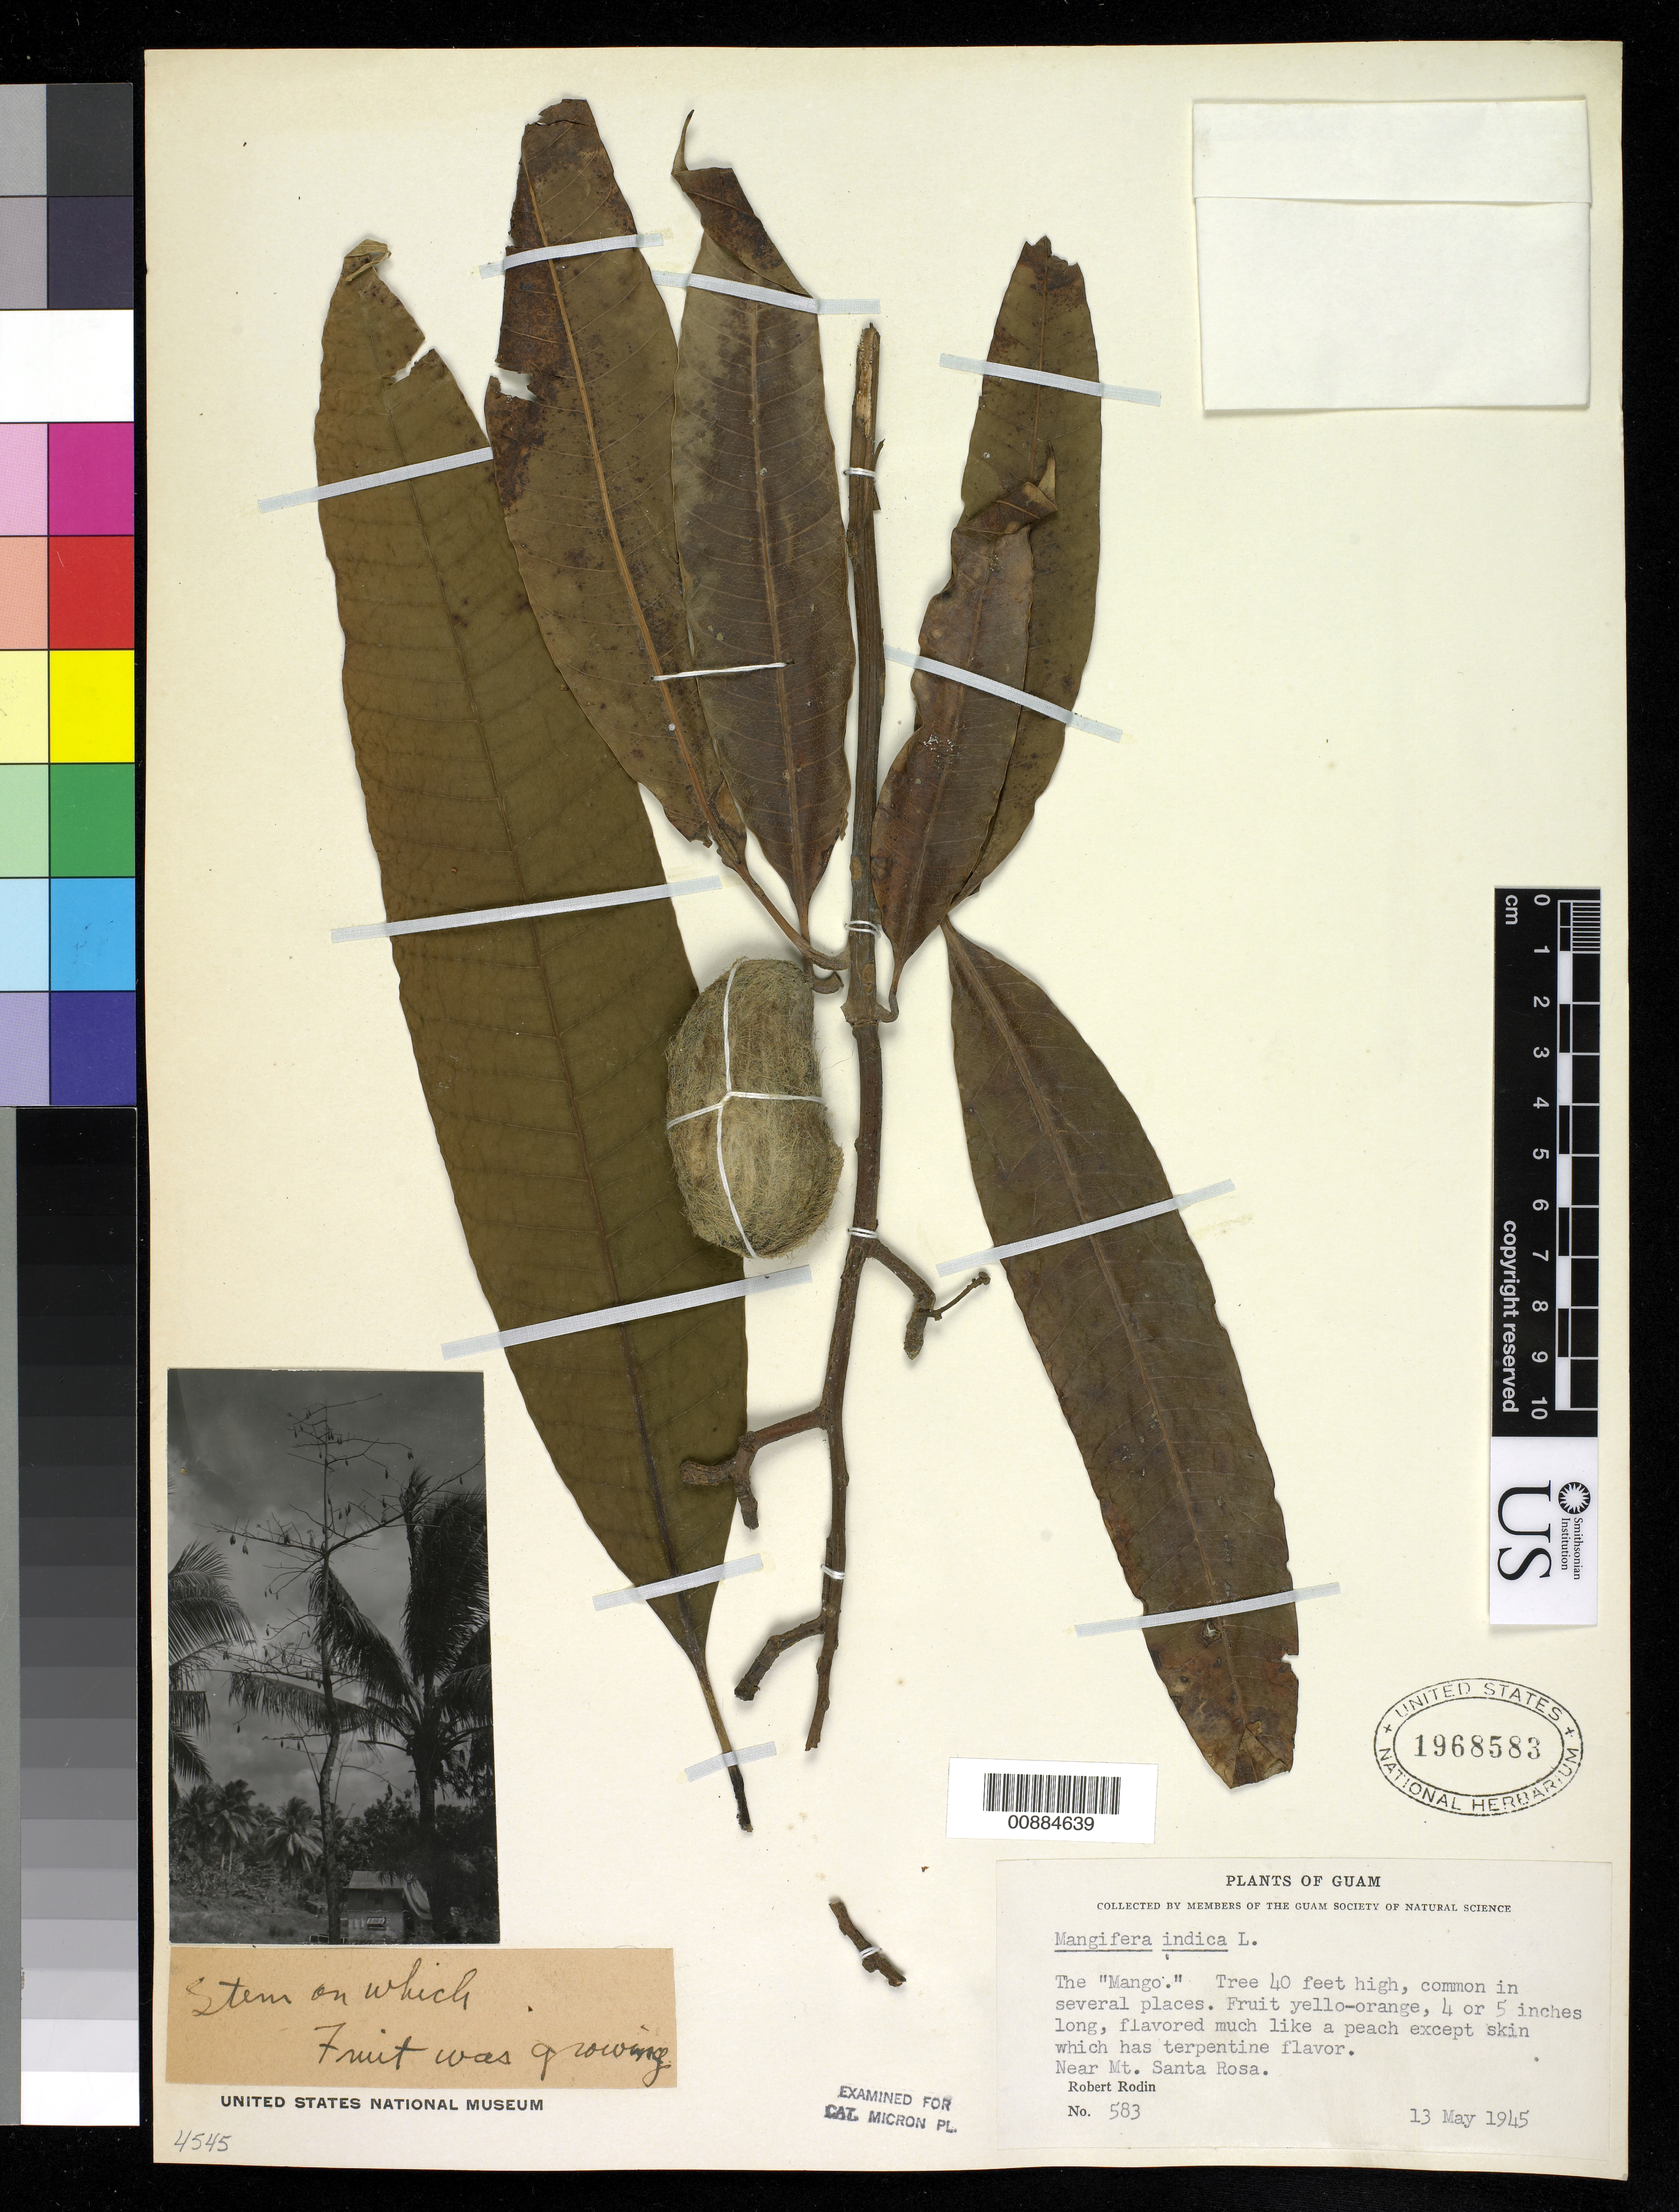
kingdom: Plantae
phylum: Tracheophyta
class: Magnoliopsida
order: Sapindales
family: Anacardiaceae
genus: Mangifera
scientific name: Mangifera indica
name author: L.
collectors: R. J. Rodin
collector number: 583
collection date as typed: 13 May 1945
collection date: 1945-05-13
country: Guam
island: Guam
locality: Near Mt. Santa Rosa.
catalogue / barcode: US 1968583